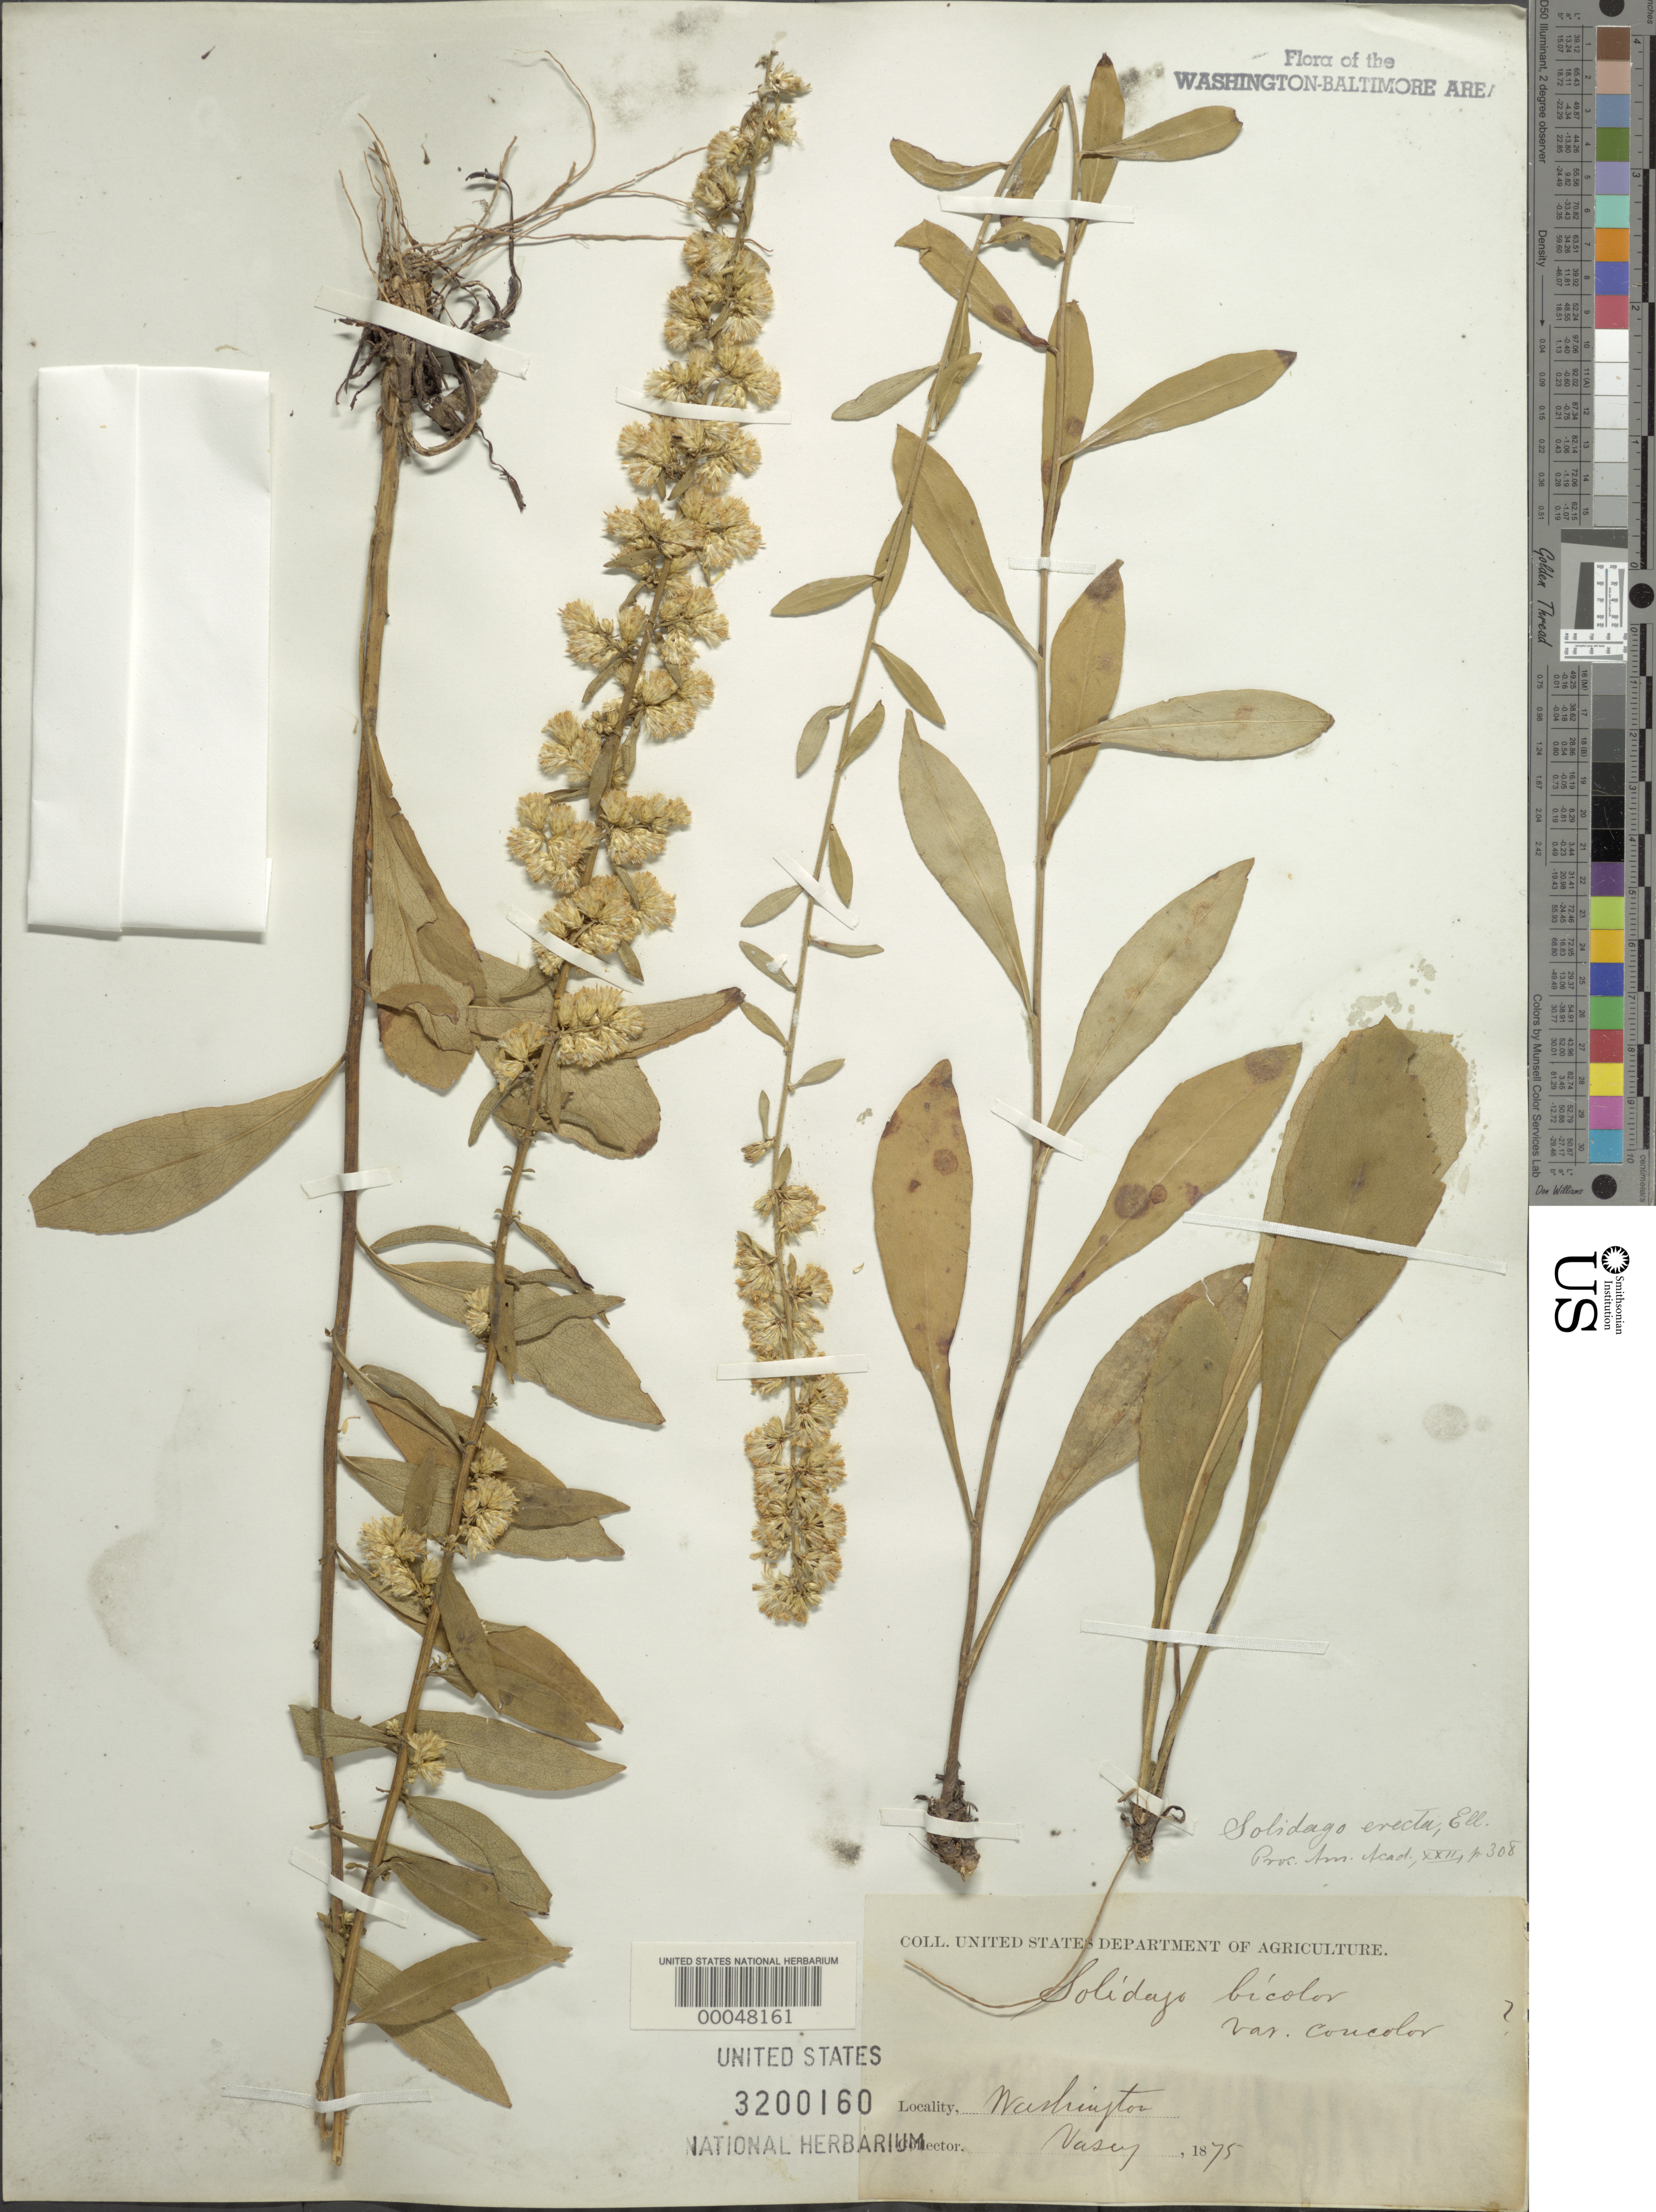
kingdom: Plantae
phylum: Tracheophyta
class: Magnoliopsida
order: Asterales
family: Asteraceae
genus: Solidago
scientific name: Solidago erecta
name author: Pursh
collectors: G. R. Vasey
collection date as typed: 1875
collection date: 1875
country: United States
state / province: District of Columbia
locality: Washington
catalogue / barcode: US 3200160